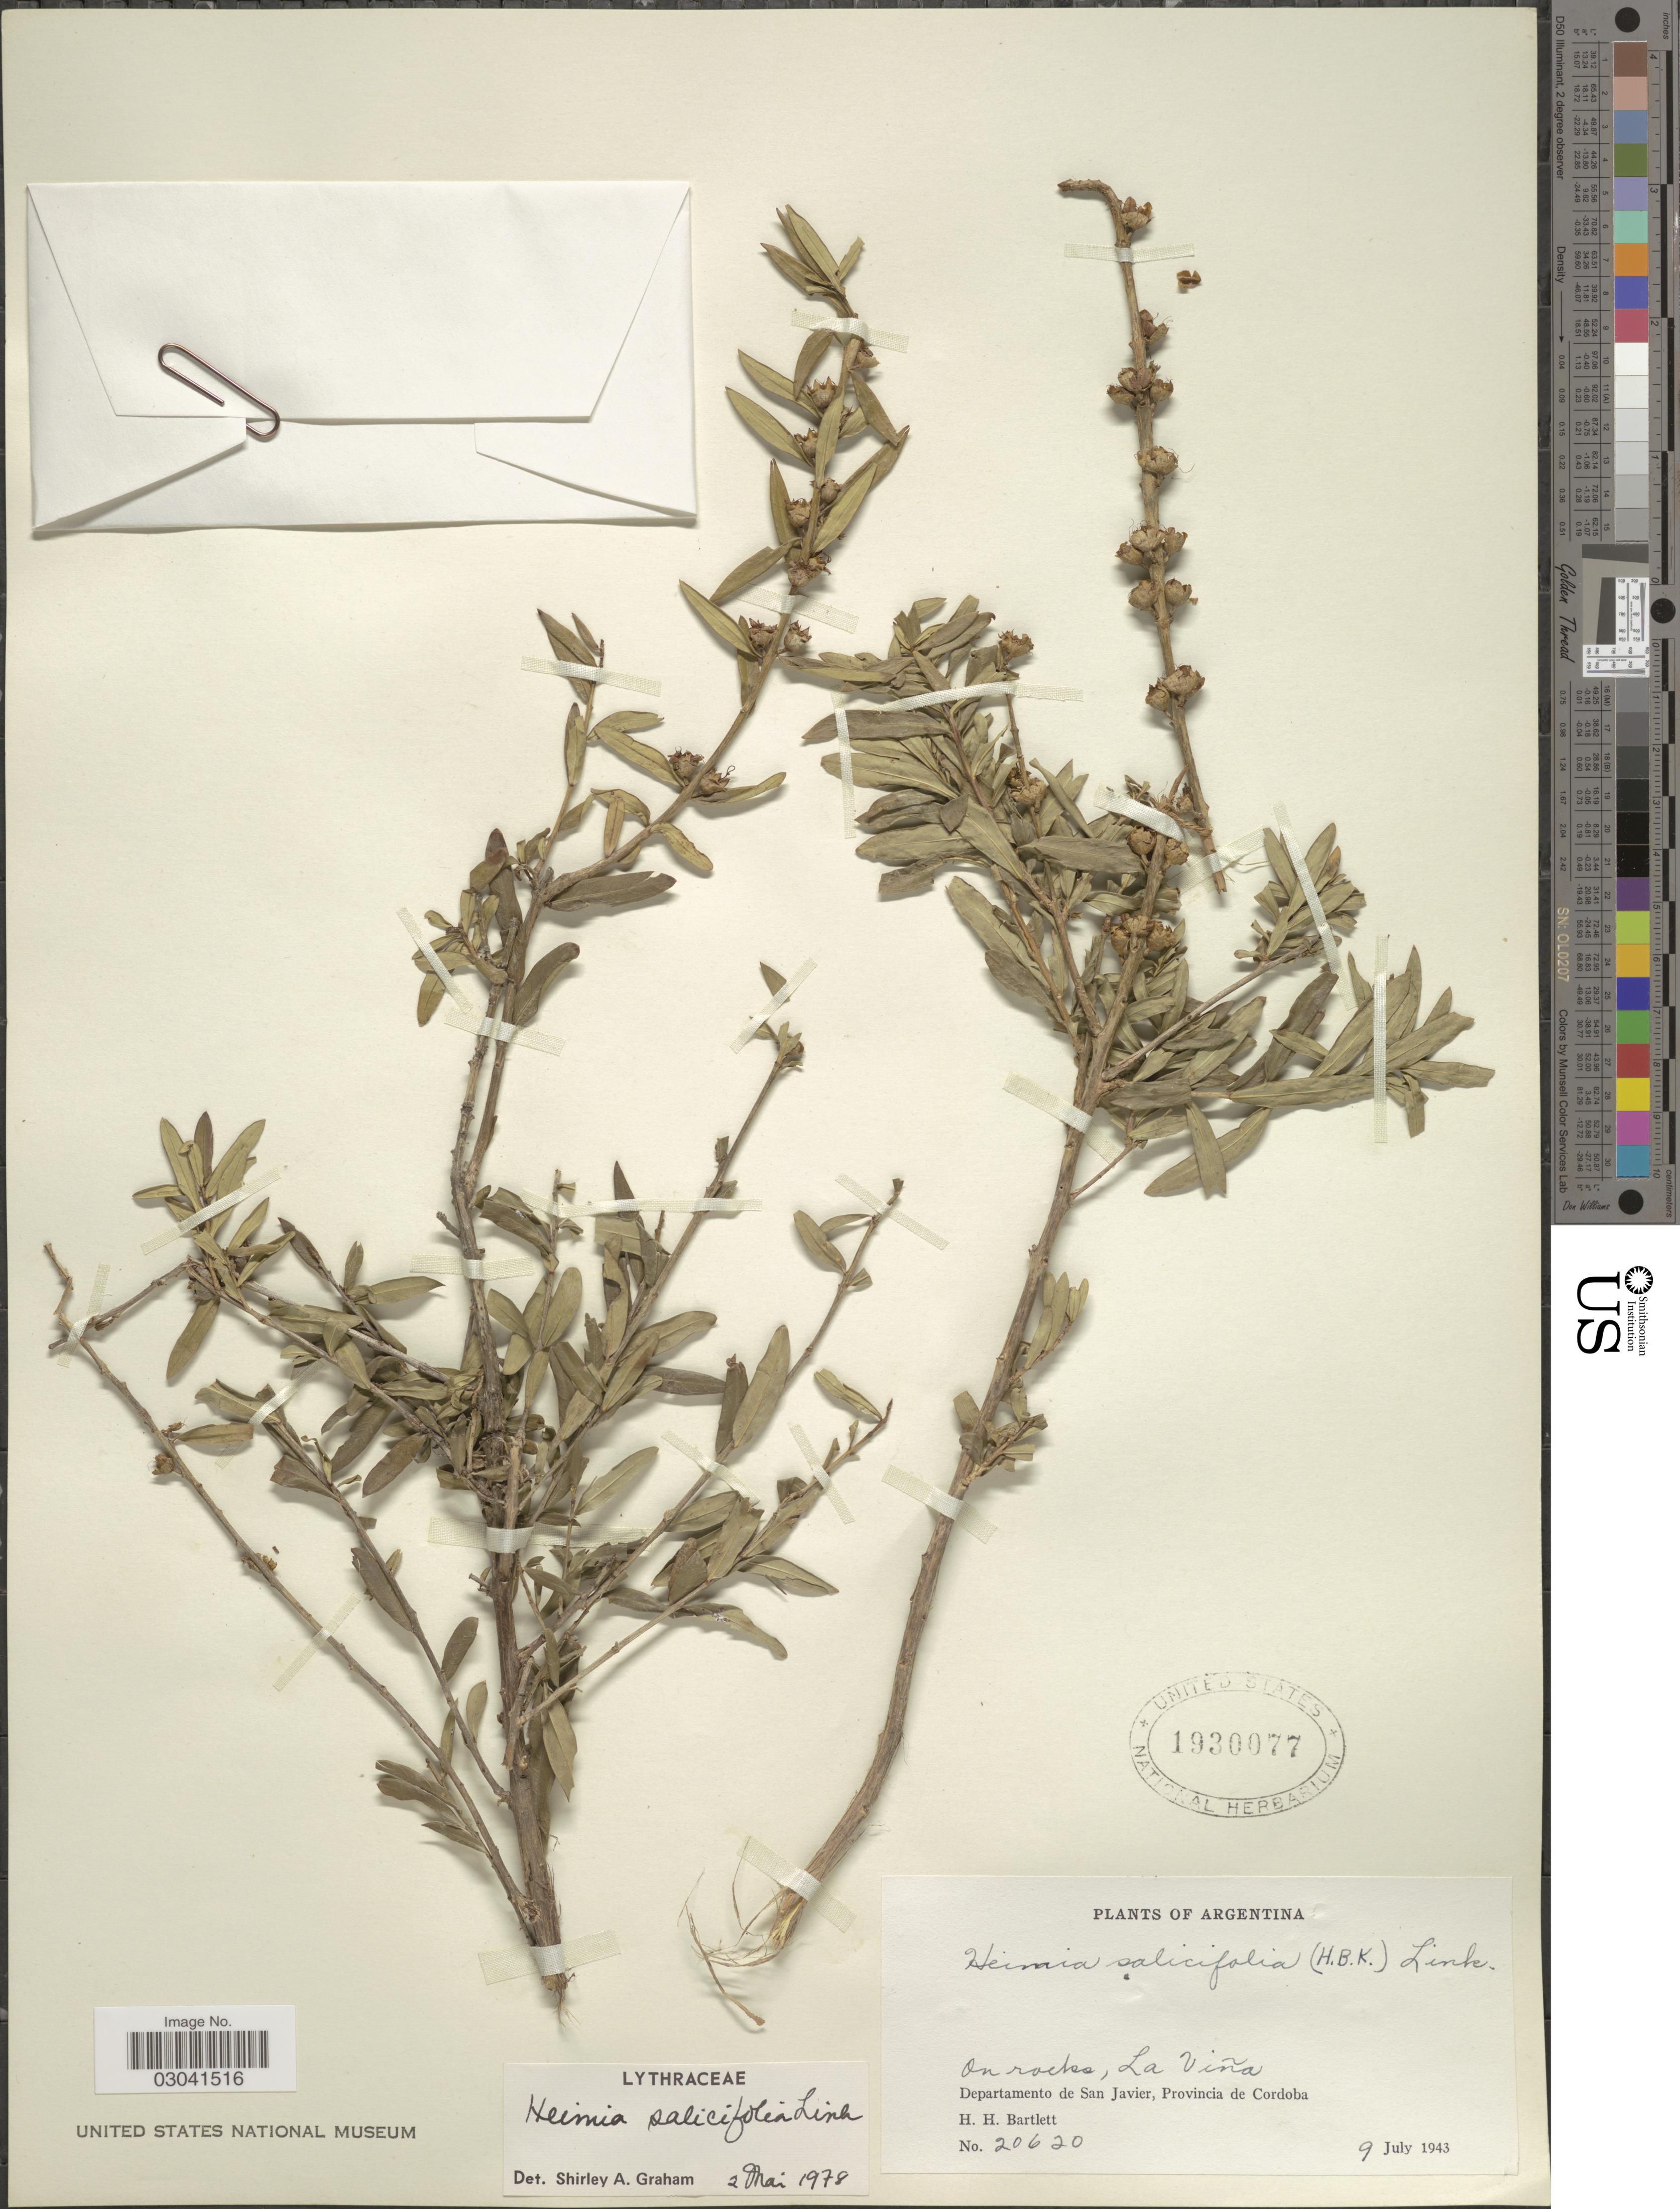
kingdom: Plantae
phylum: Tracheophyta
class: Magnoliopsida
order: Myrtales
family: Lythraceae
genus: Heimia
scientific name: Heimia salicifolia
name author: Link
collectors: H. H. Bartlett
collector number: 20620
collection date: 1943-07-09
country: Argentina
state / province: Cordoba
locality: On rocks, La Viña. Departamento de San Javier.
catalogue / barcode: US 1930077